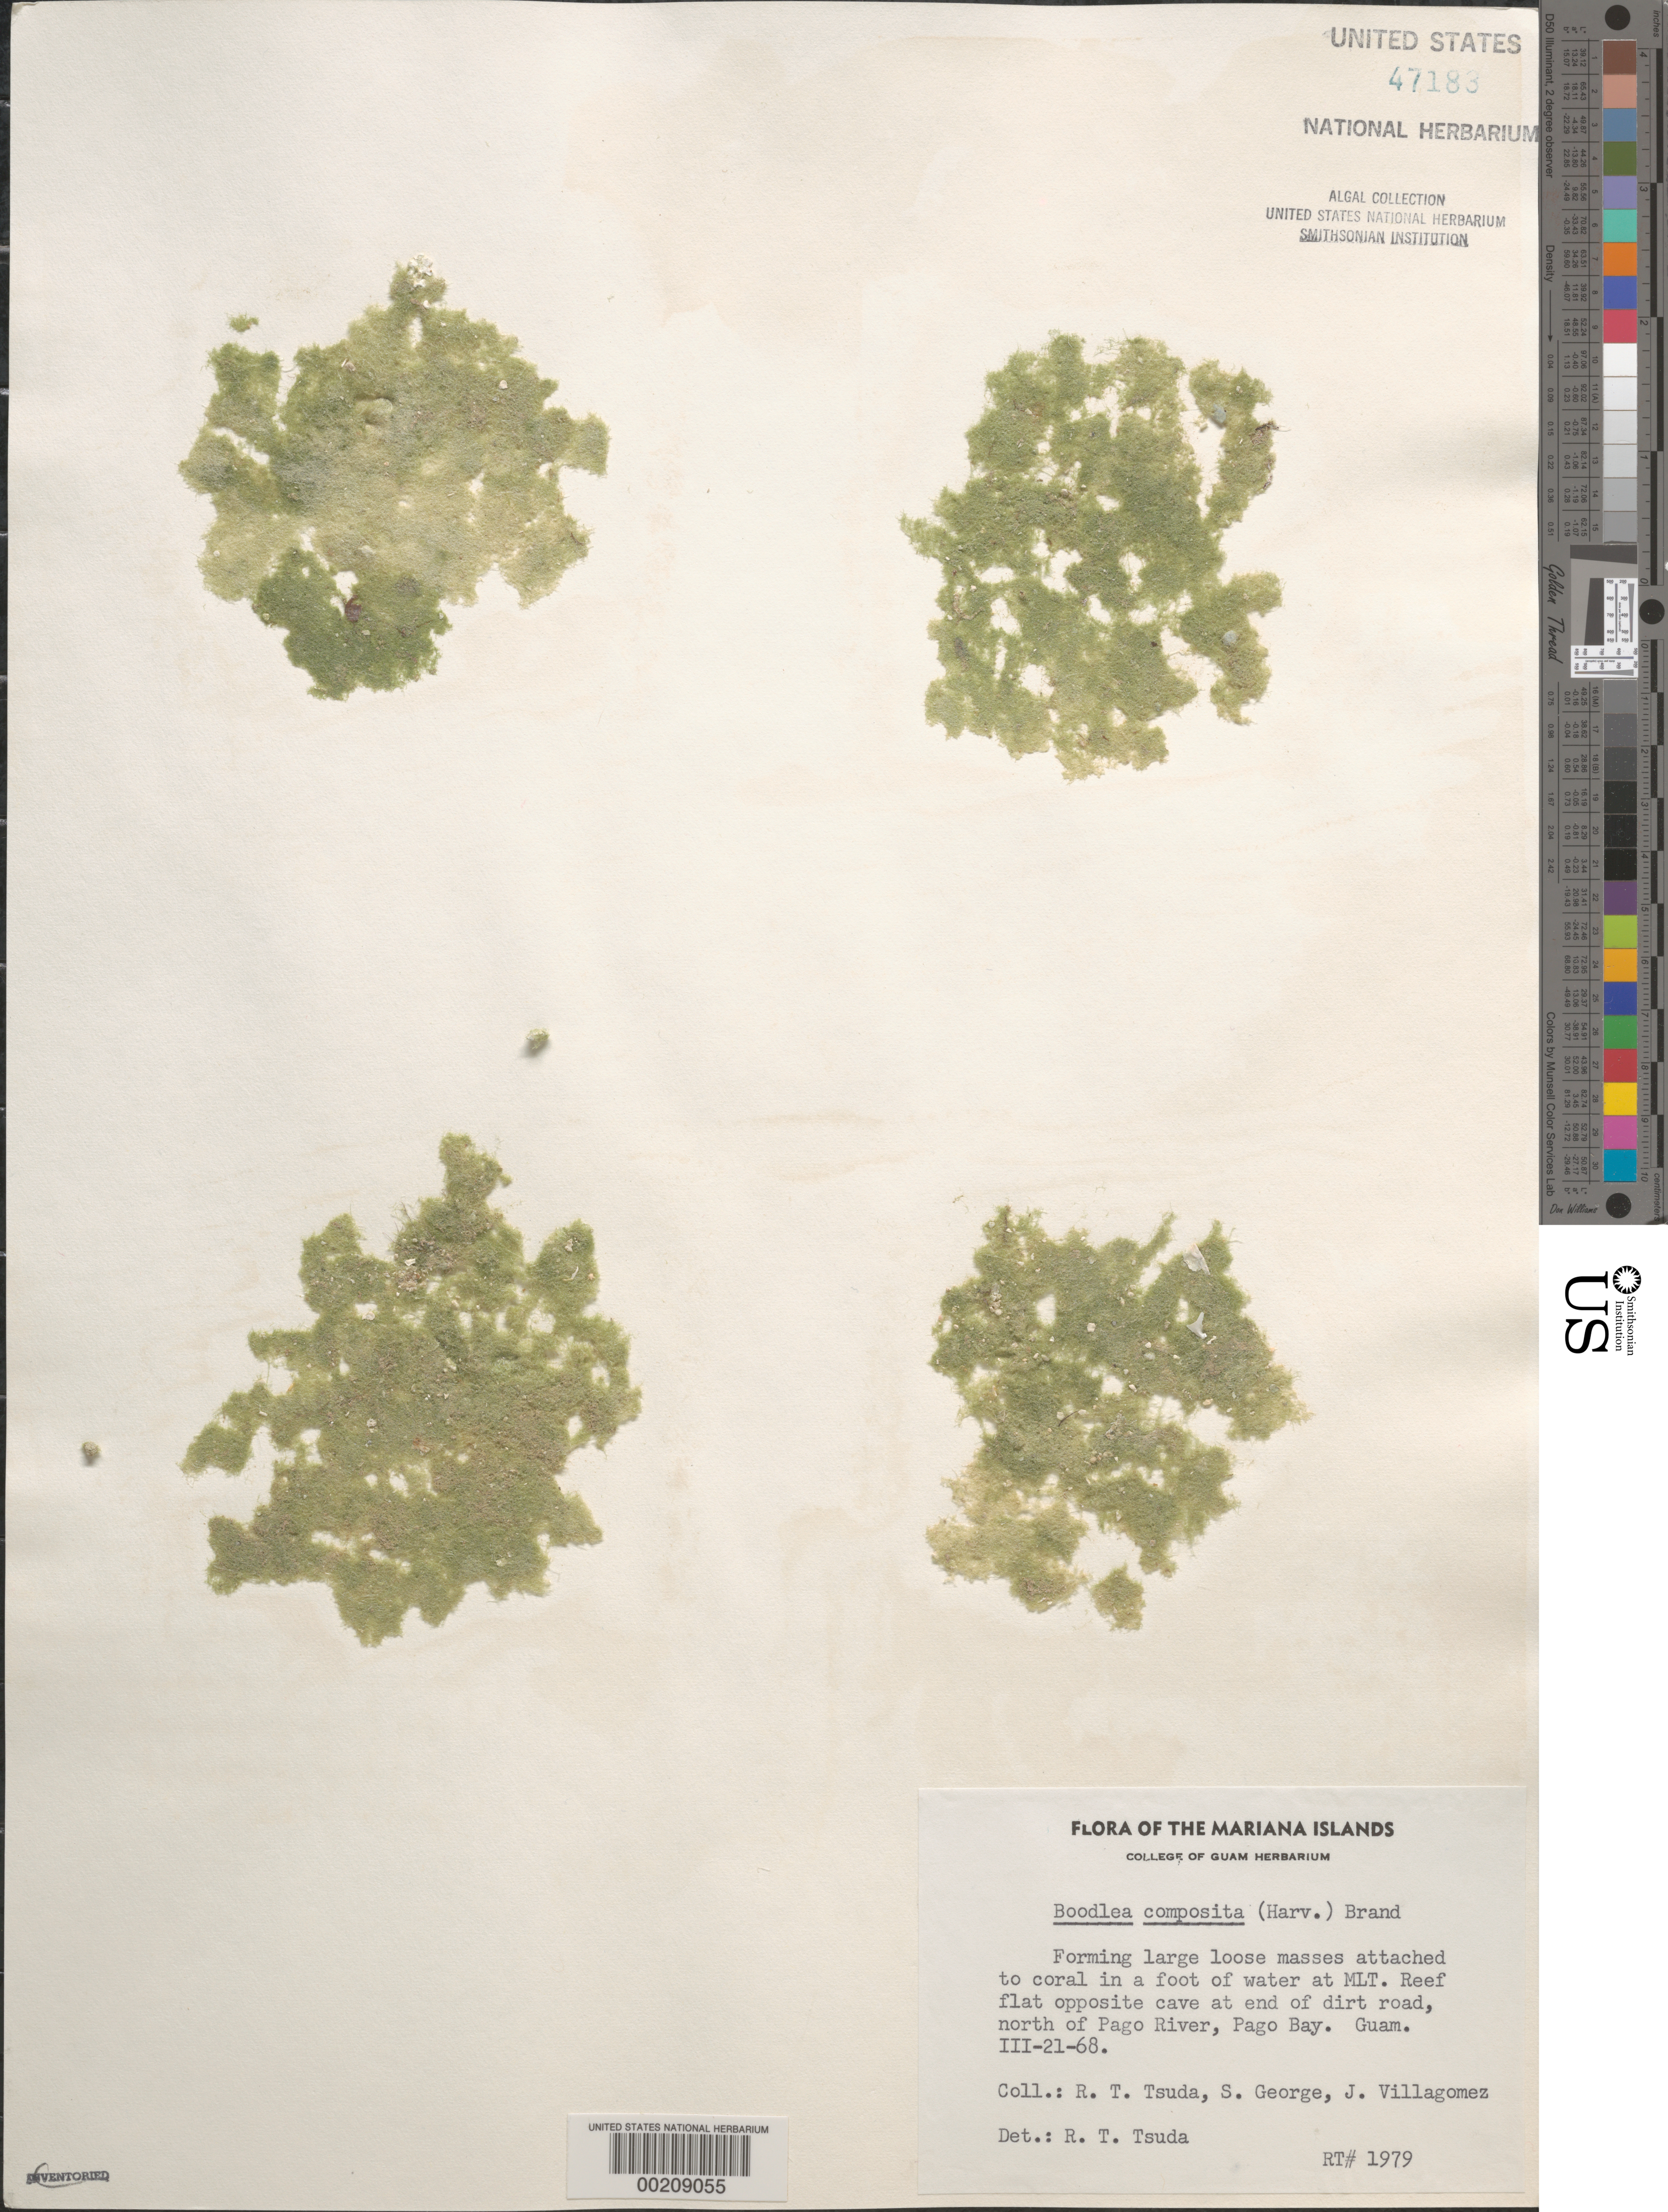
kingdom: Plantae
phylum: Chlorophyta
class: Ulvophyceae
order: Siphonocladales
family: Boodleaceae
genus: Boodlea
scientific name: Boodlea composita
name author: (Humb. & Humb.) Brand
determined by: Tsuda, R. T.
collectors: R. Tsuda, S. George & J. Villagomez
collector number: Rt 1979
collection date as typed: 21 Mar 1968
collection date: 1968-03-21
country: Guam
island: Guam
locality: Pago Bay north of Pago River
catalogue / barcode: US 47183